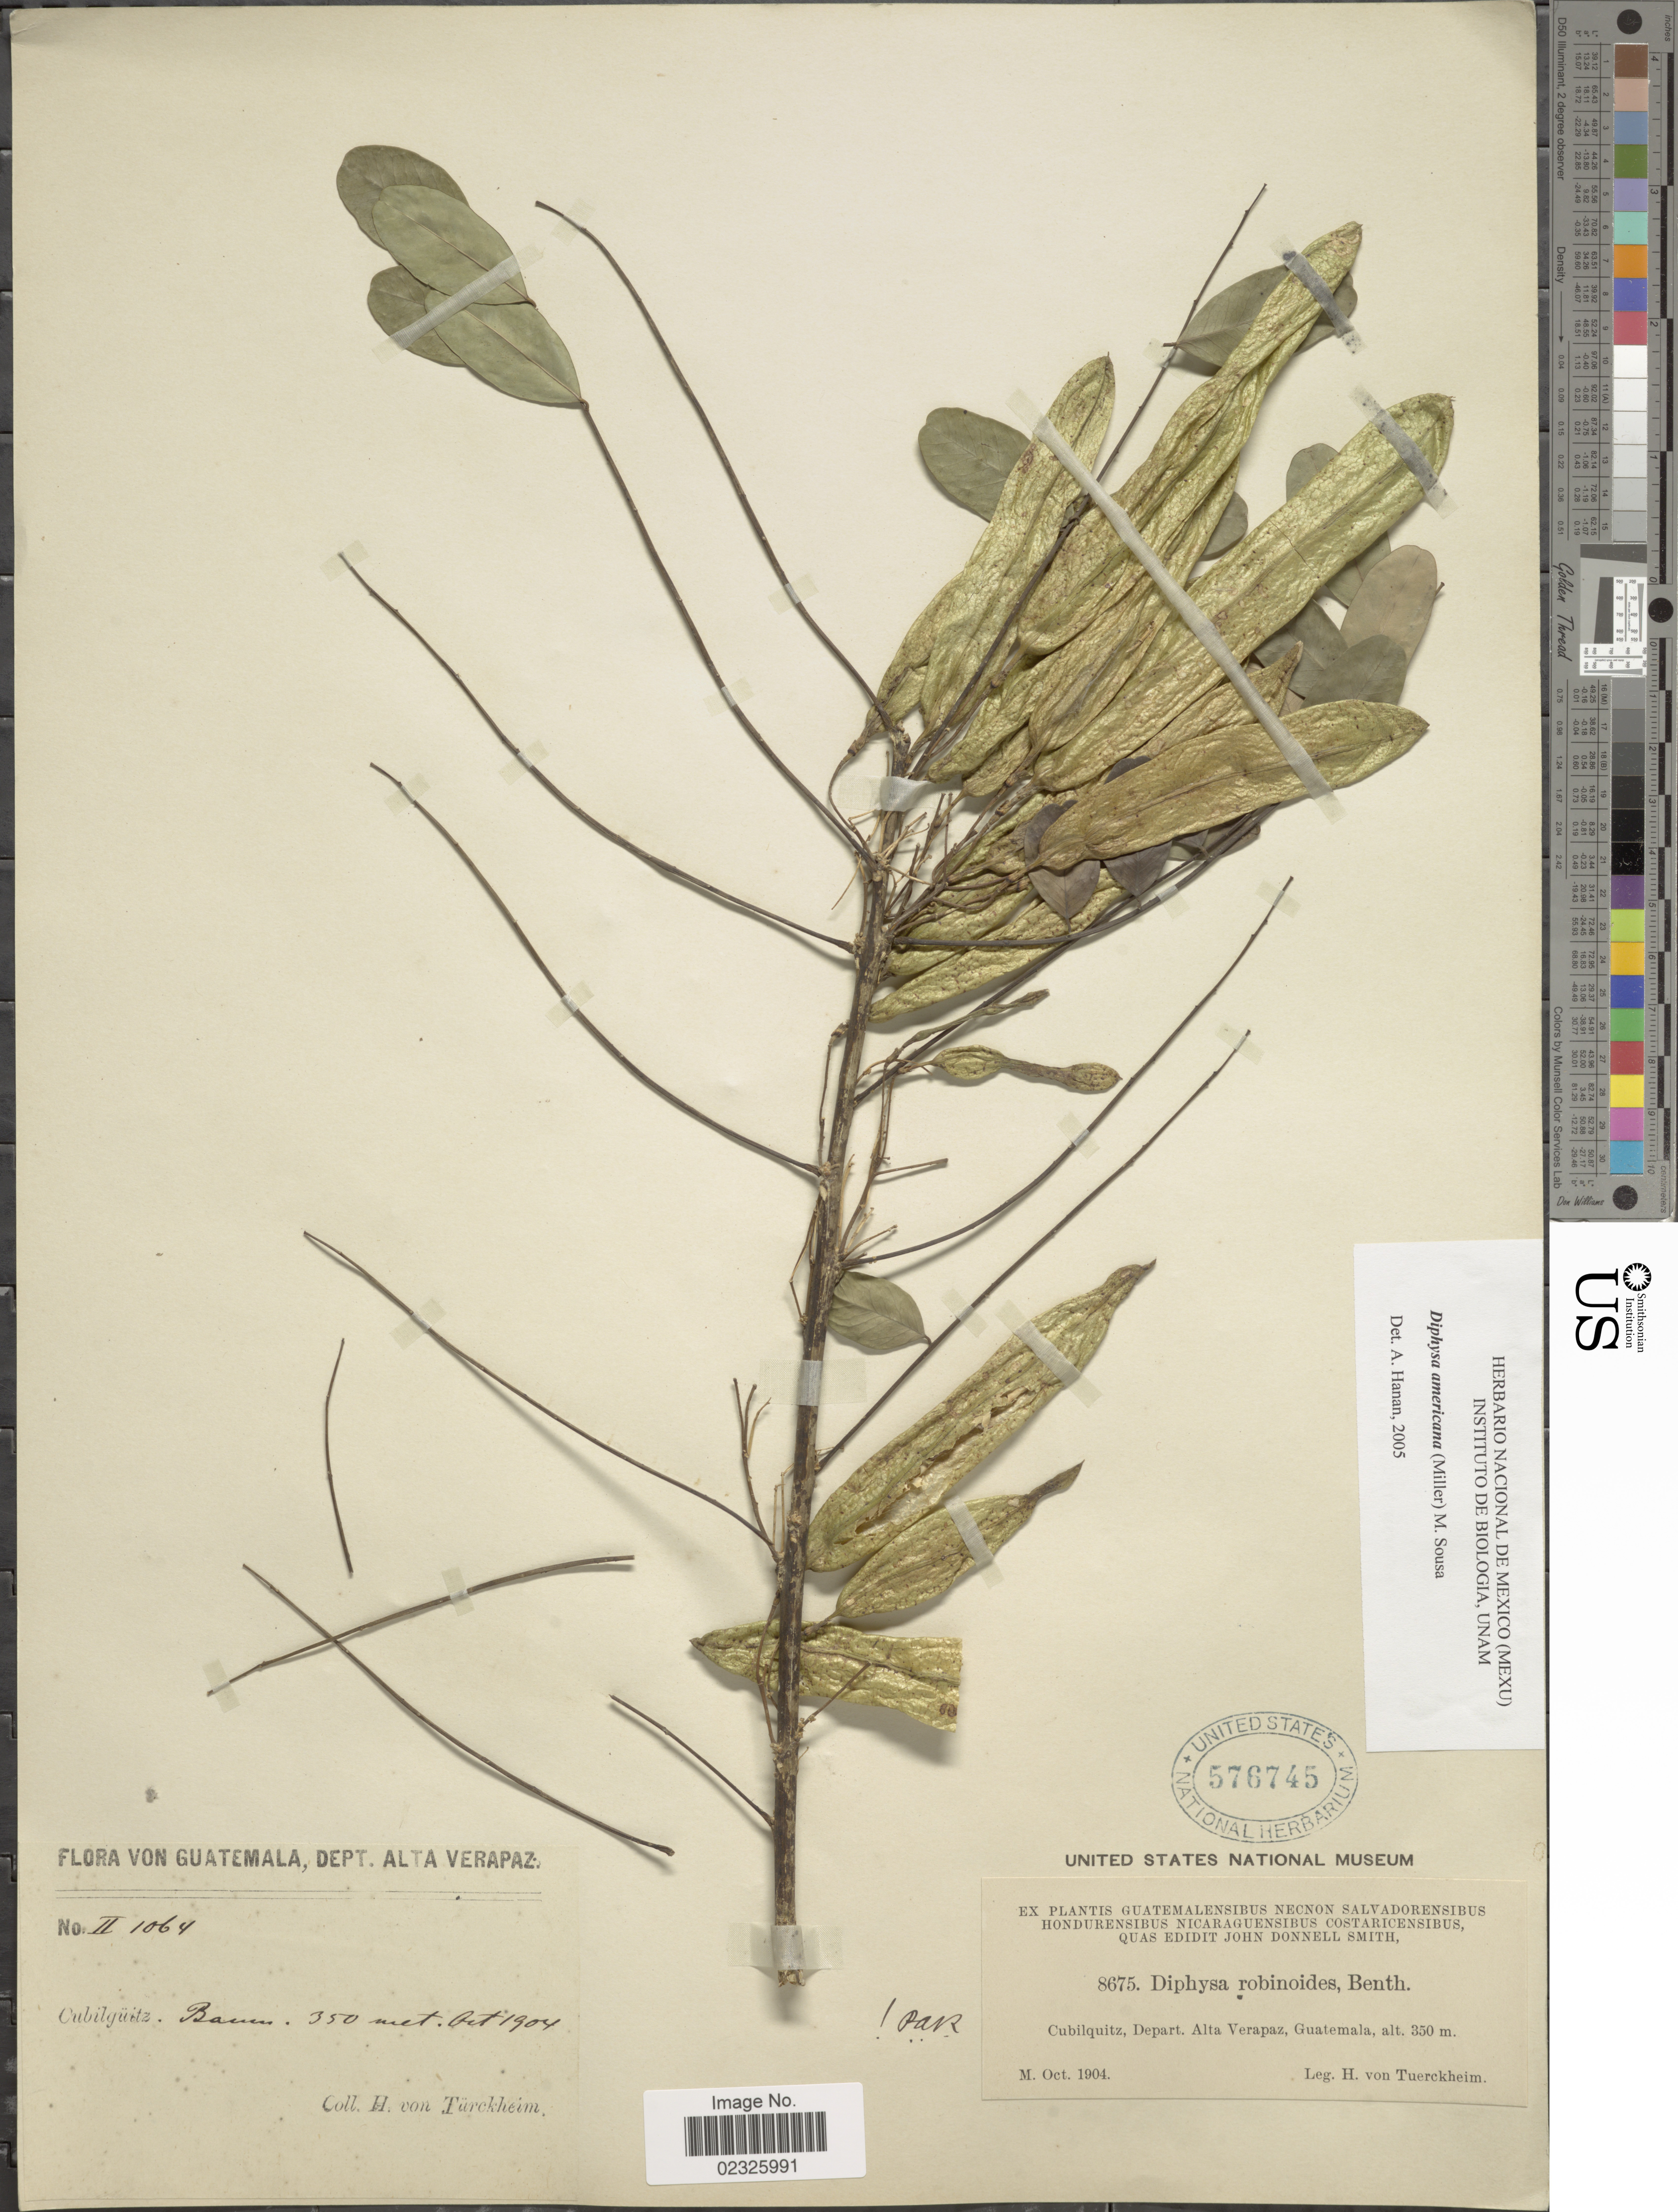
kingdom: Plantae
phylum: Tracheophyta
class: Magnoliopsida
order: Fabales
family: Fabaceae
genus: Diphysa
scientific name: Diphysa americana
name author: (Mill.) M. Sousa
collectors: H. von Türckheim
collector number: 8675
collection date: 1904-10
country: Guatemala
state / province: Alta Verapaz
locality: Baum [tree], Cubilgüitz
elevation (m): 350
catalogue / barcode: US 576745